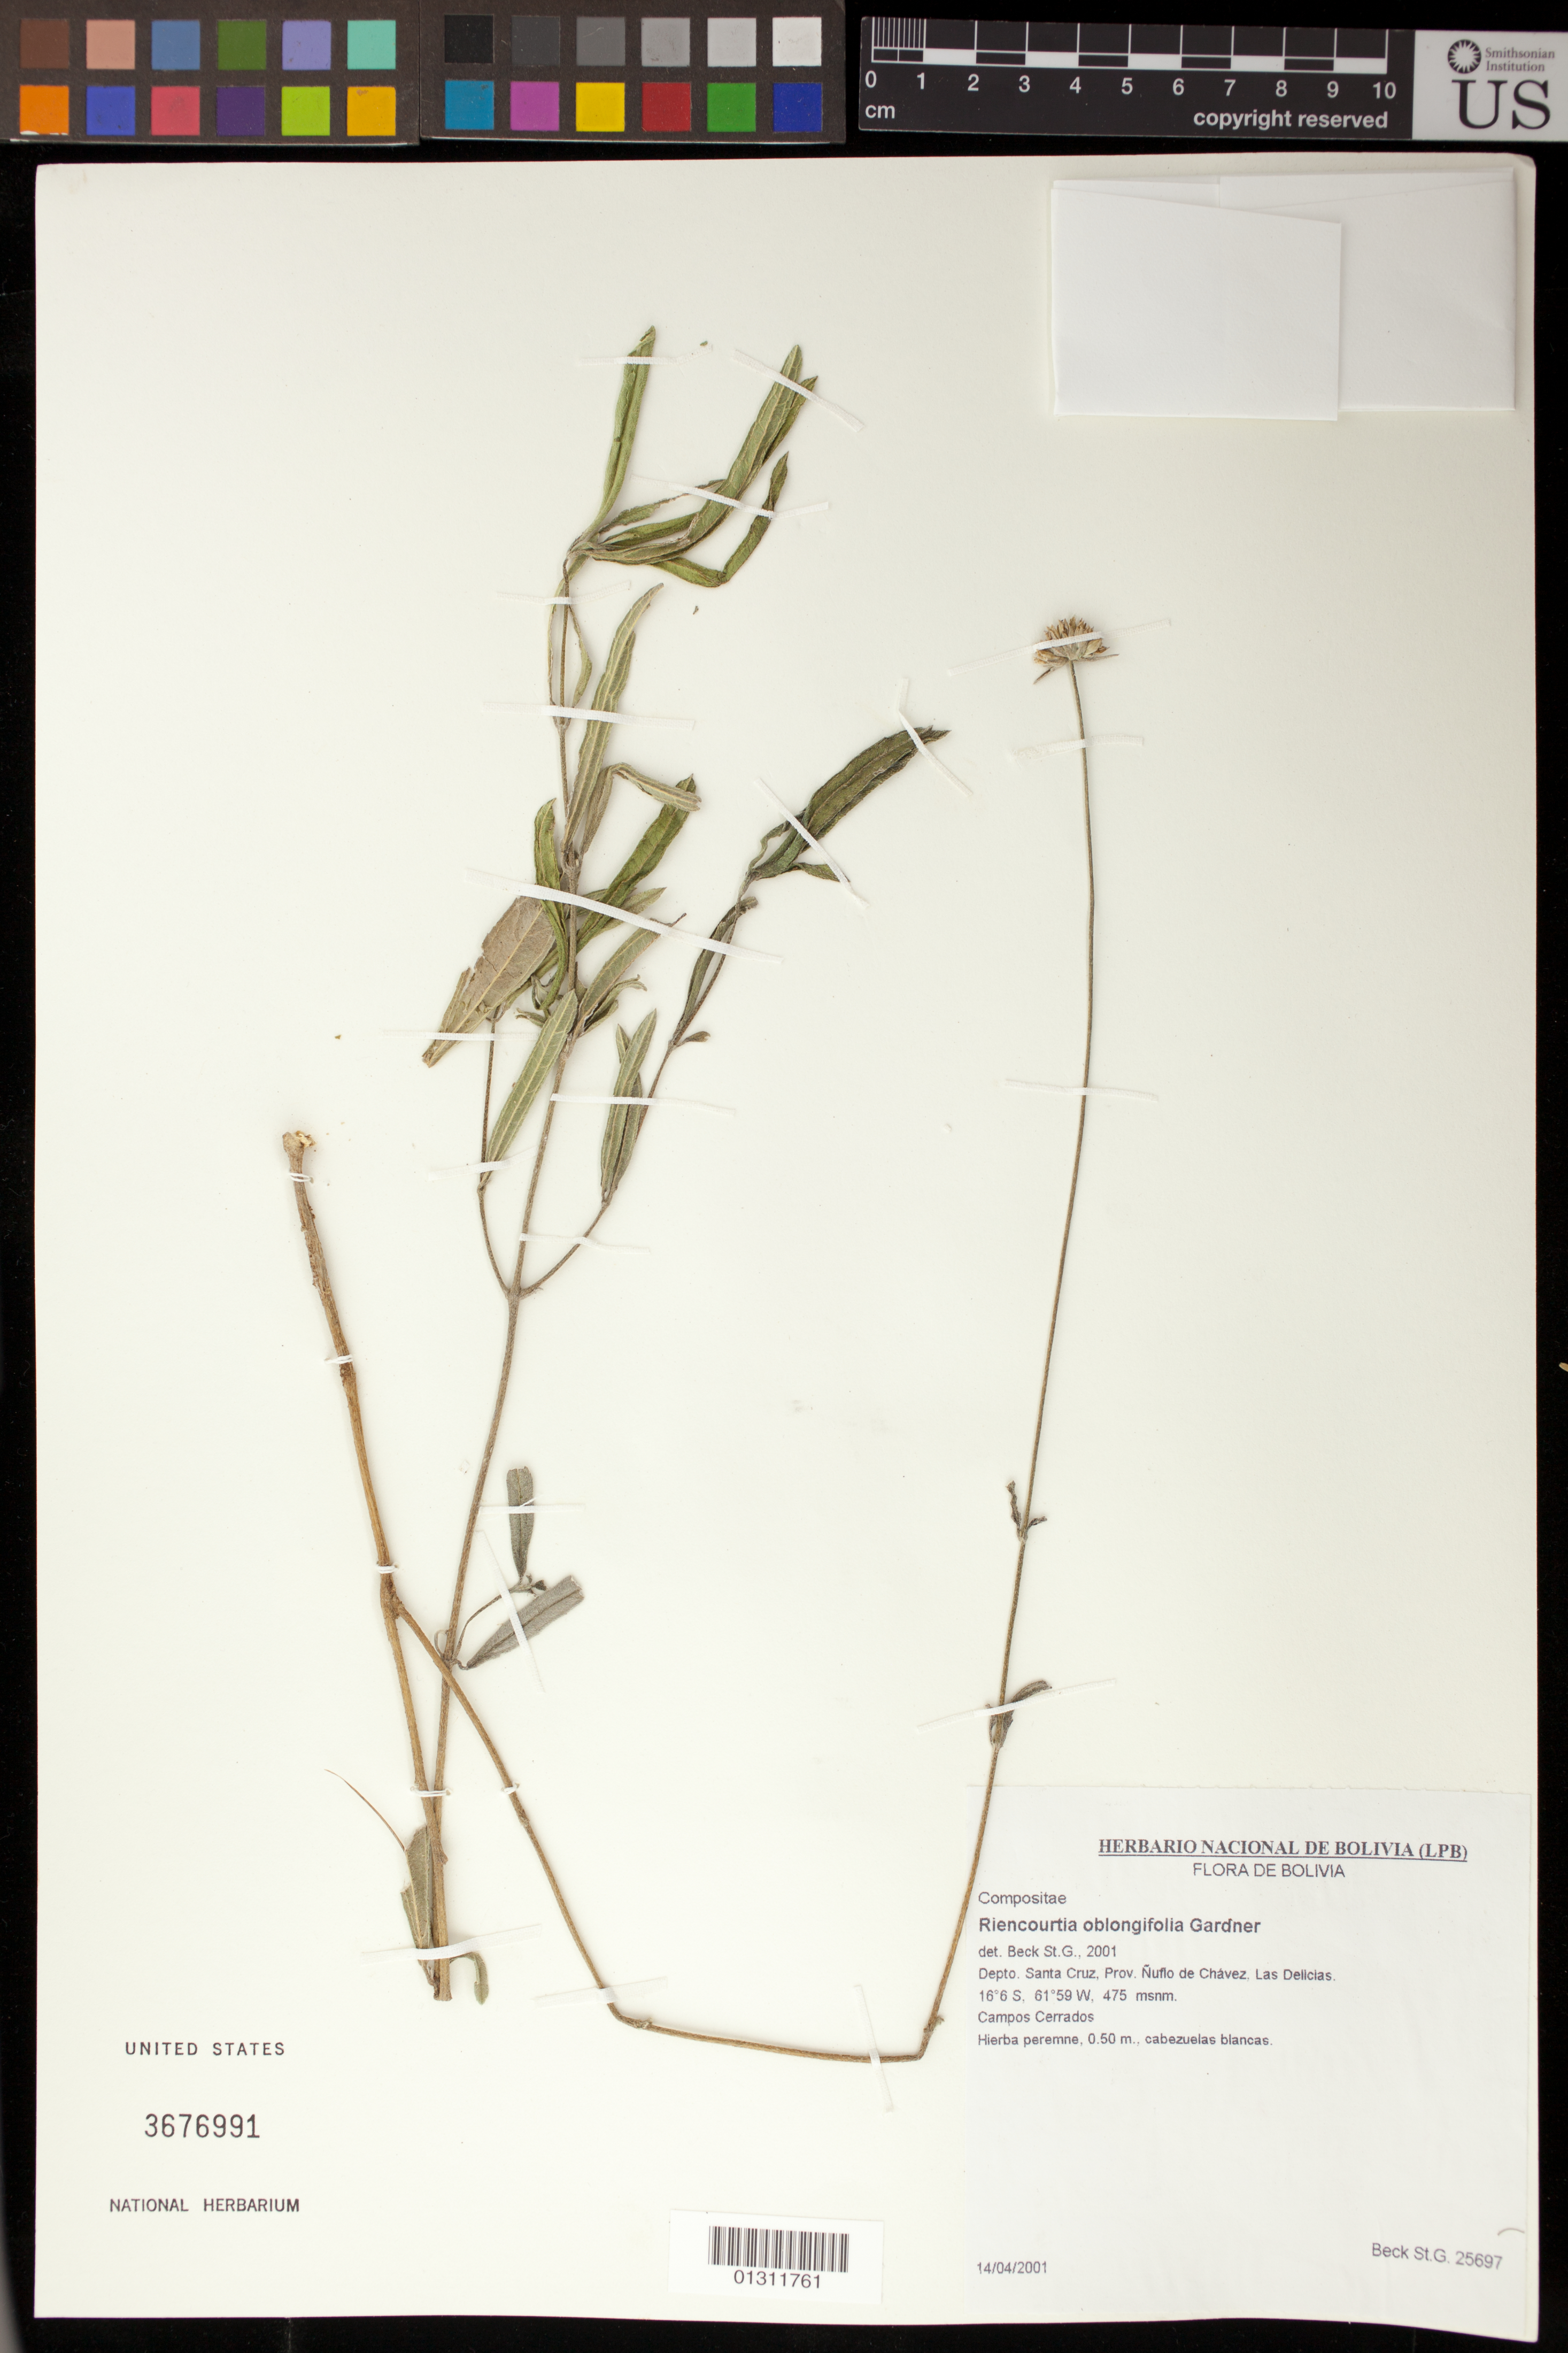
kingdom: Plantae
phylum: Tracheophyta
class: Magnoliopsida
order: Asterales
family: Asteraceae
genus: Riencourtia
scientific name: Riencourtia oblongifolia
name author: Gardner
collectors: S. G. Beck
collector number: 25697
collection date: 2001-04-14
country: Bolivia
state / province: Santa Cruz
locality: Prov. Ñuflo de Chávez, Las Delicias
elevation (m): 475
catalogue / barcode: US 3676991